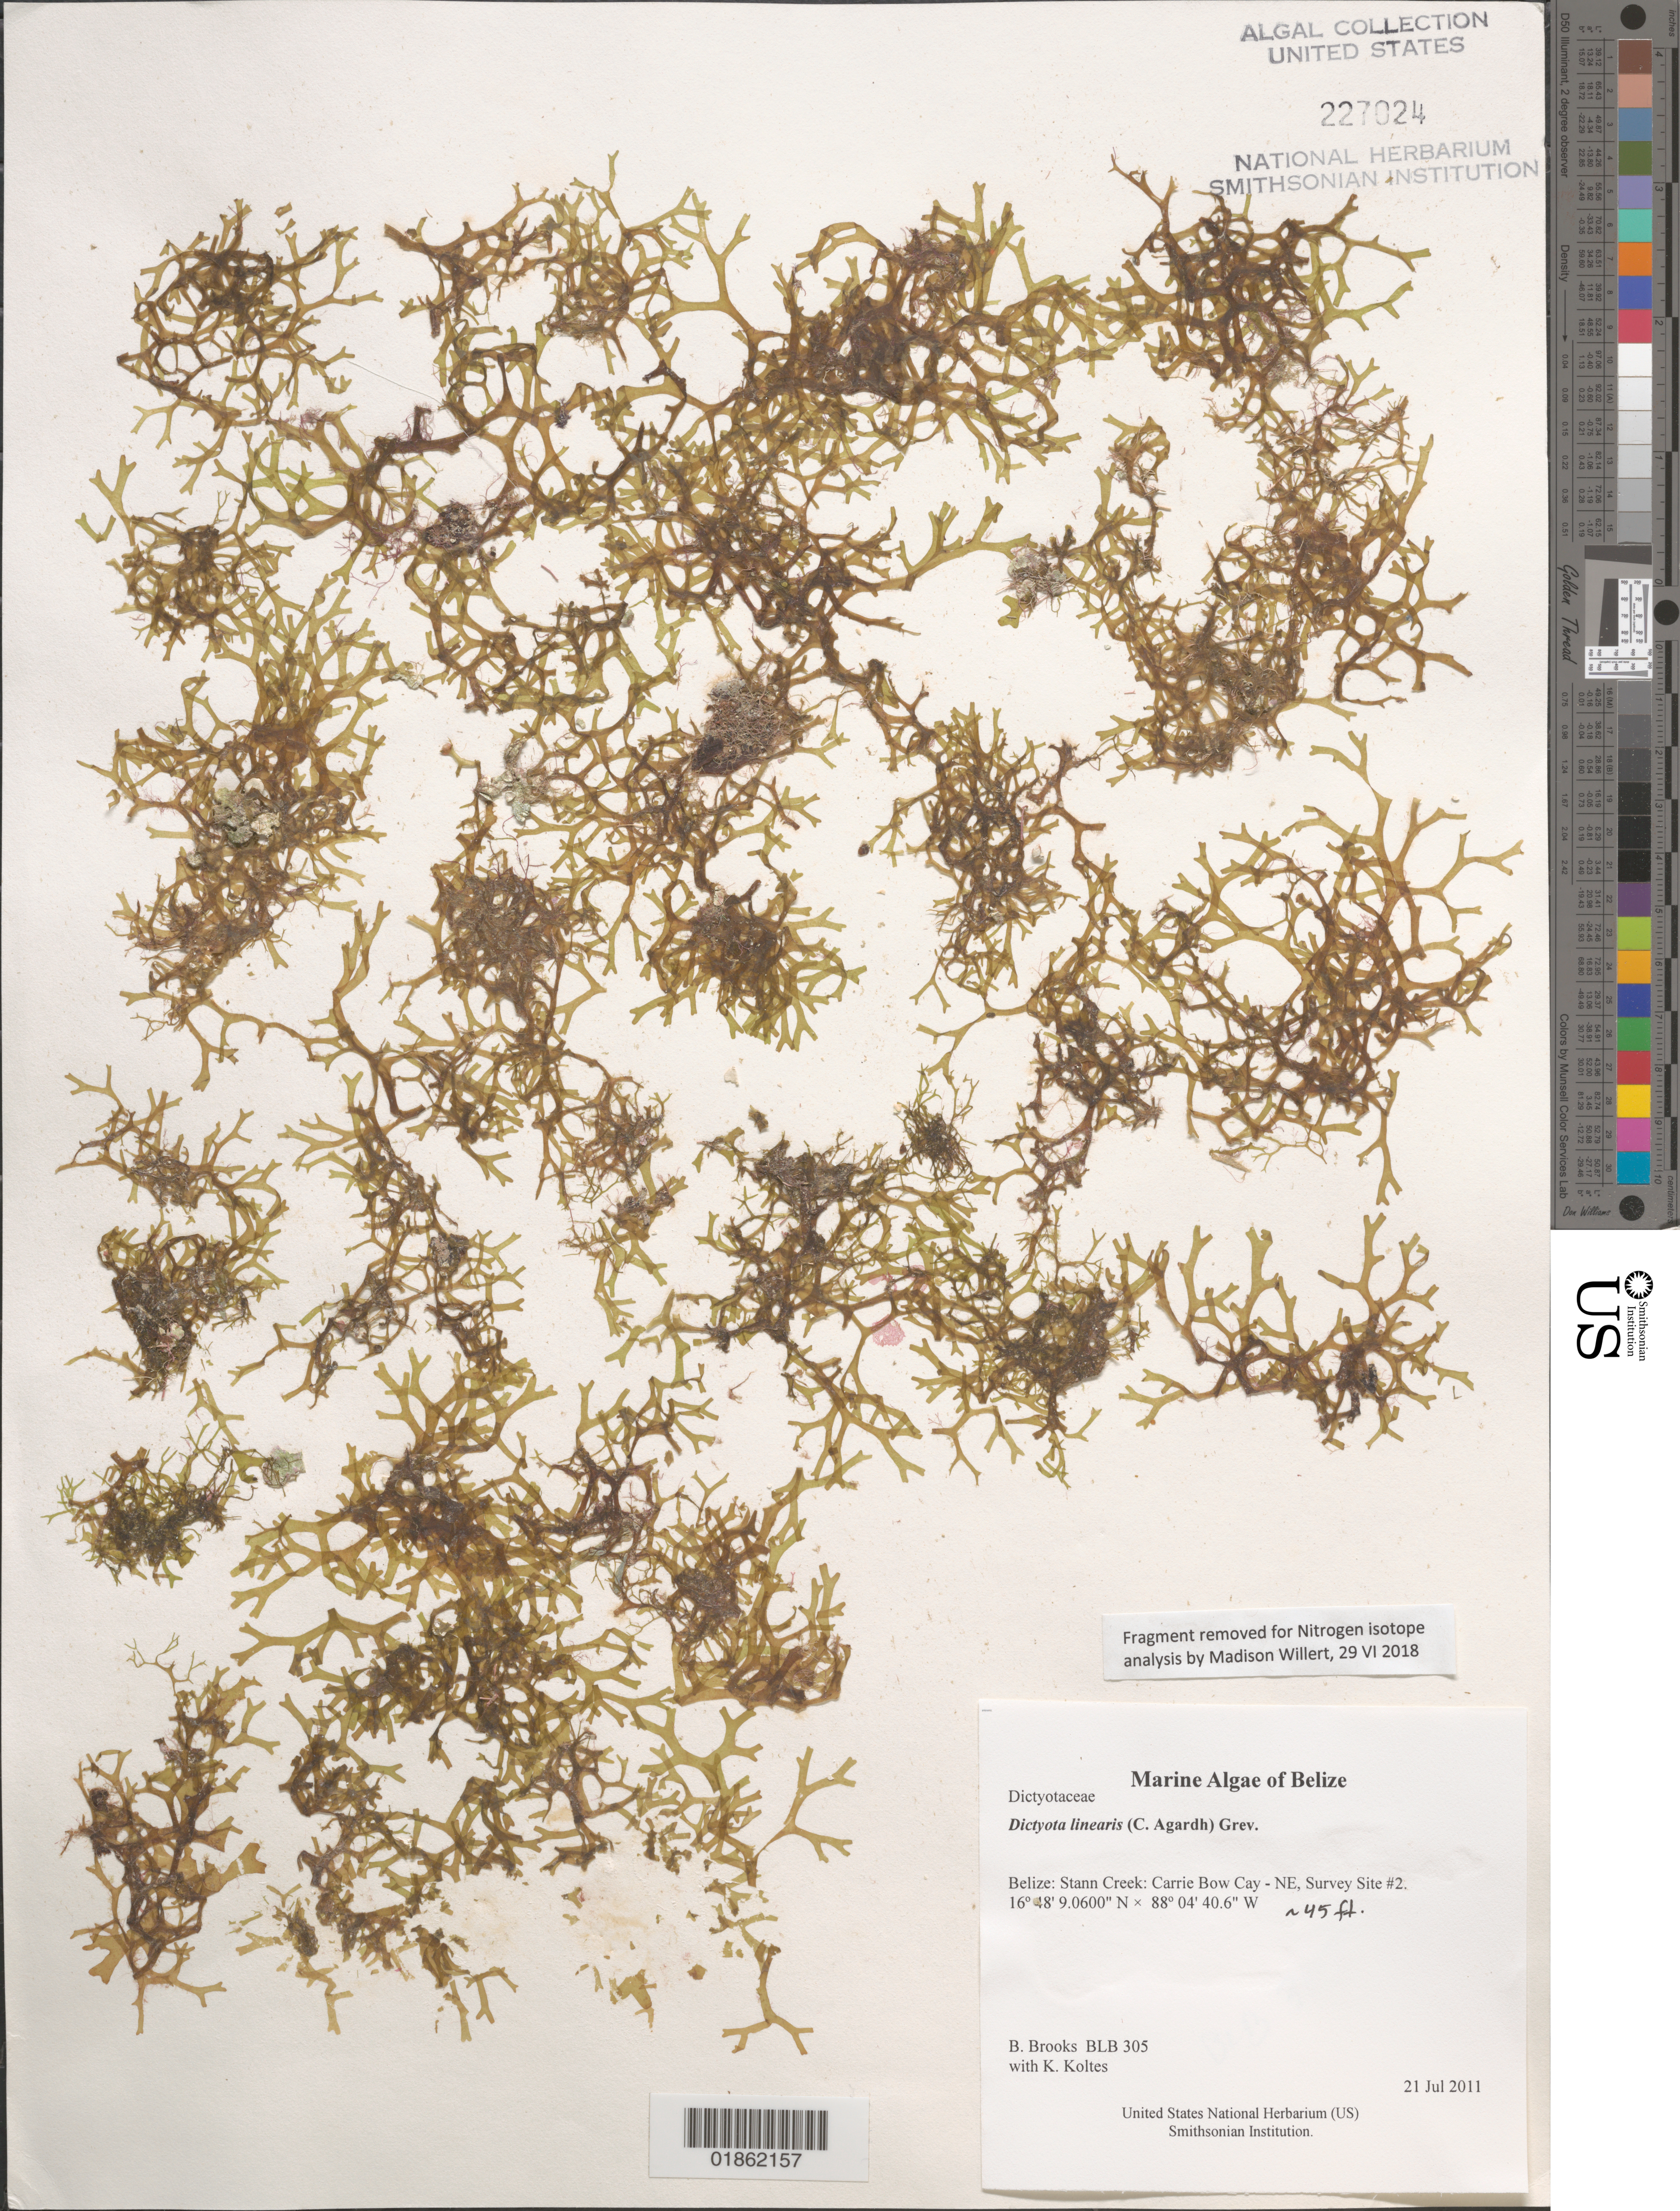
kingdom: Chromista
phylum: Ochrophyta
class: Phaeophyceae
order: Dictyotales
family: Dictyotaceae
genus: Dictyota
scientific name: Dictyota linearis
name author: (C. Agardh) Grev.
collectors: B. Brooks & K. Koltes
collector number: BLB 305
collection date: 2011-07-21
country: Belize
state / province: Stann Creek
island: Carrie Bow Cay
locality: Carrie Bow Cay - NE, Survey Site #2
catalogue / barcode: US 227024